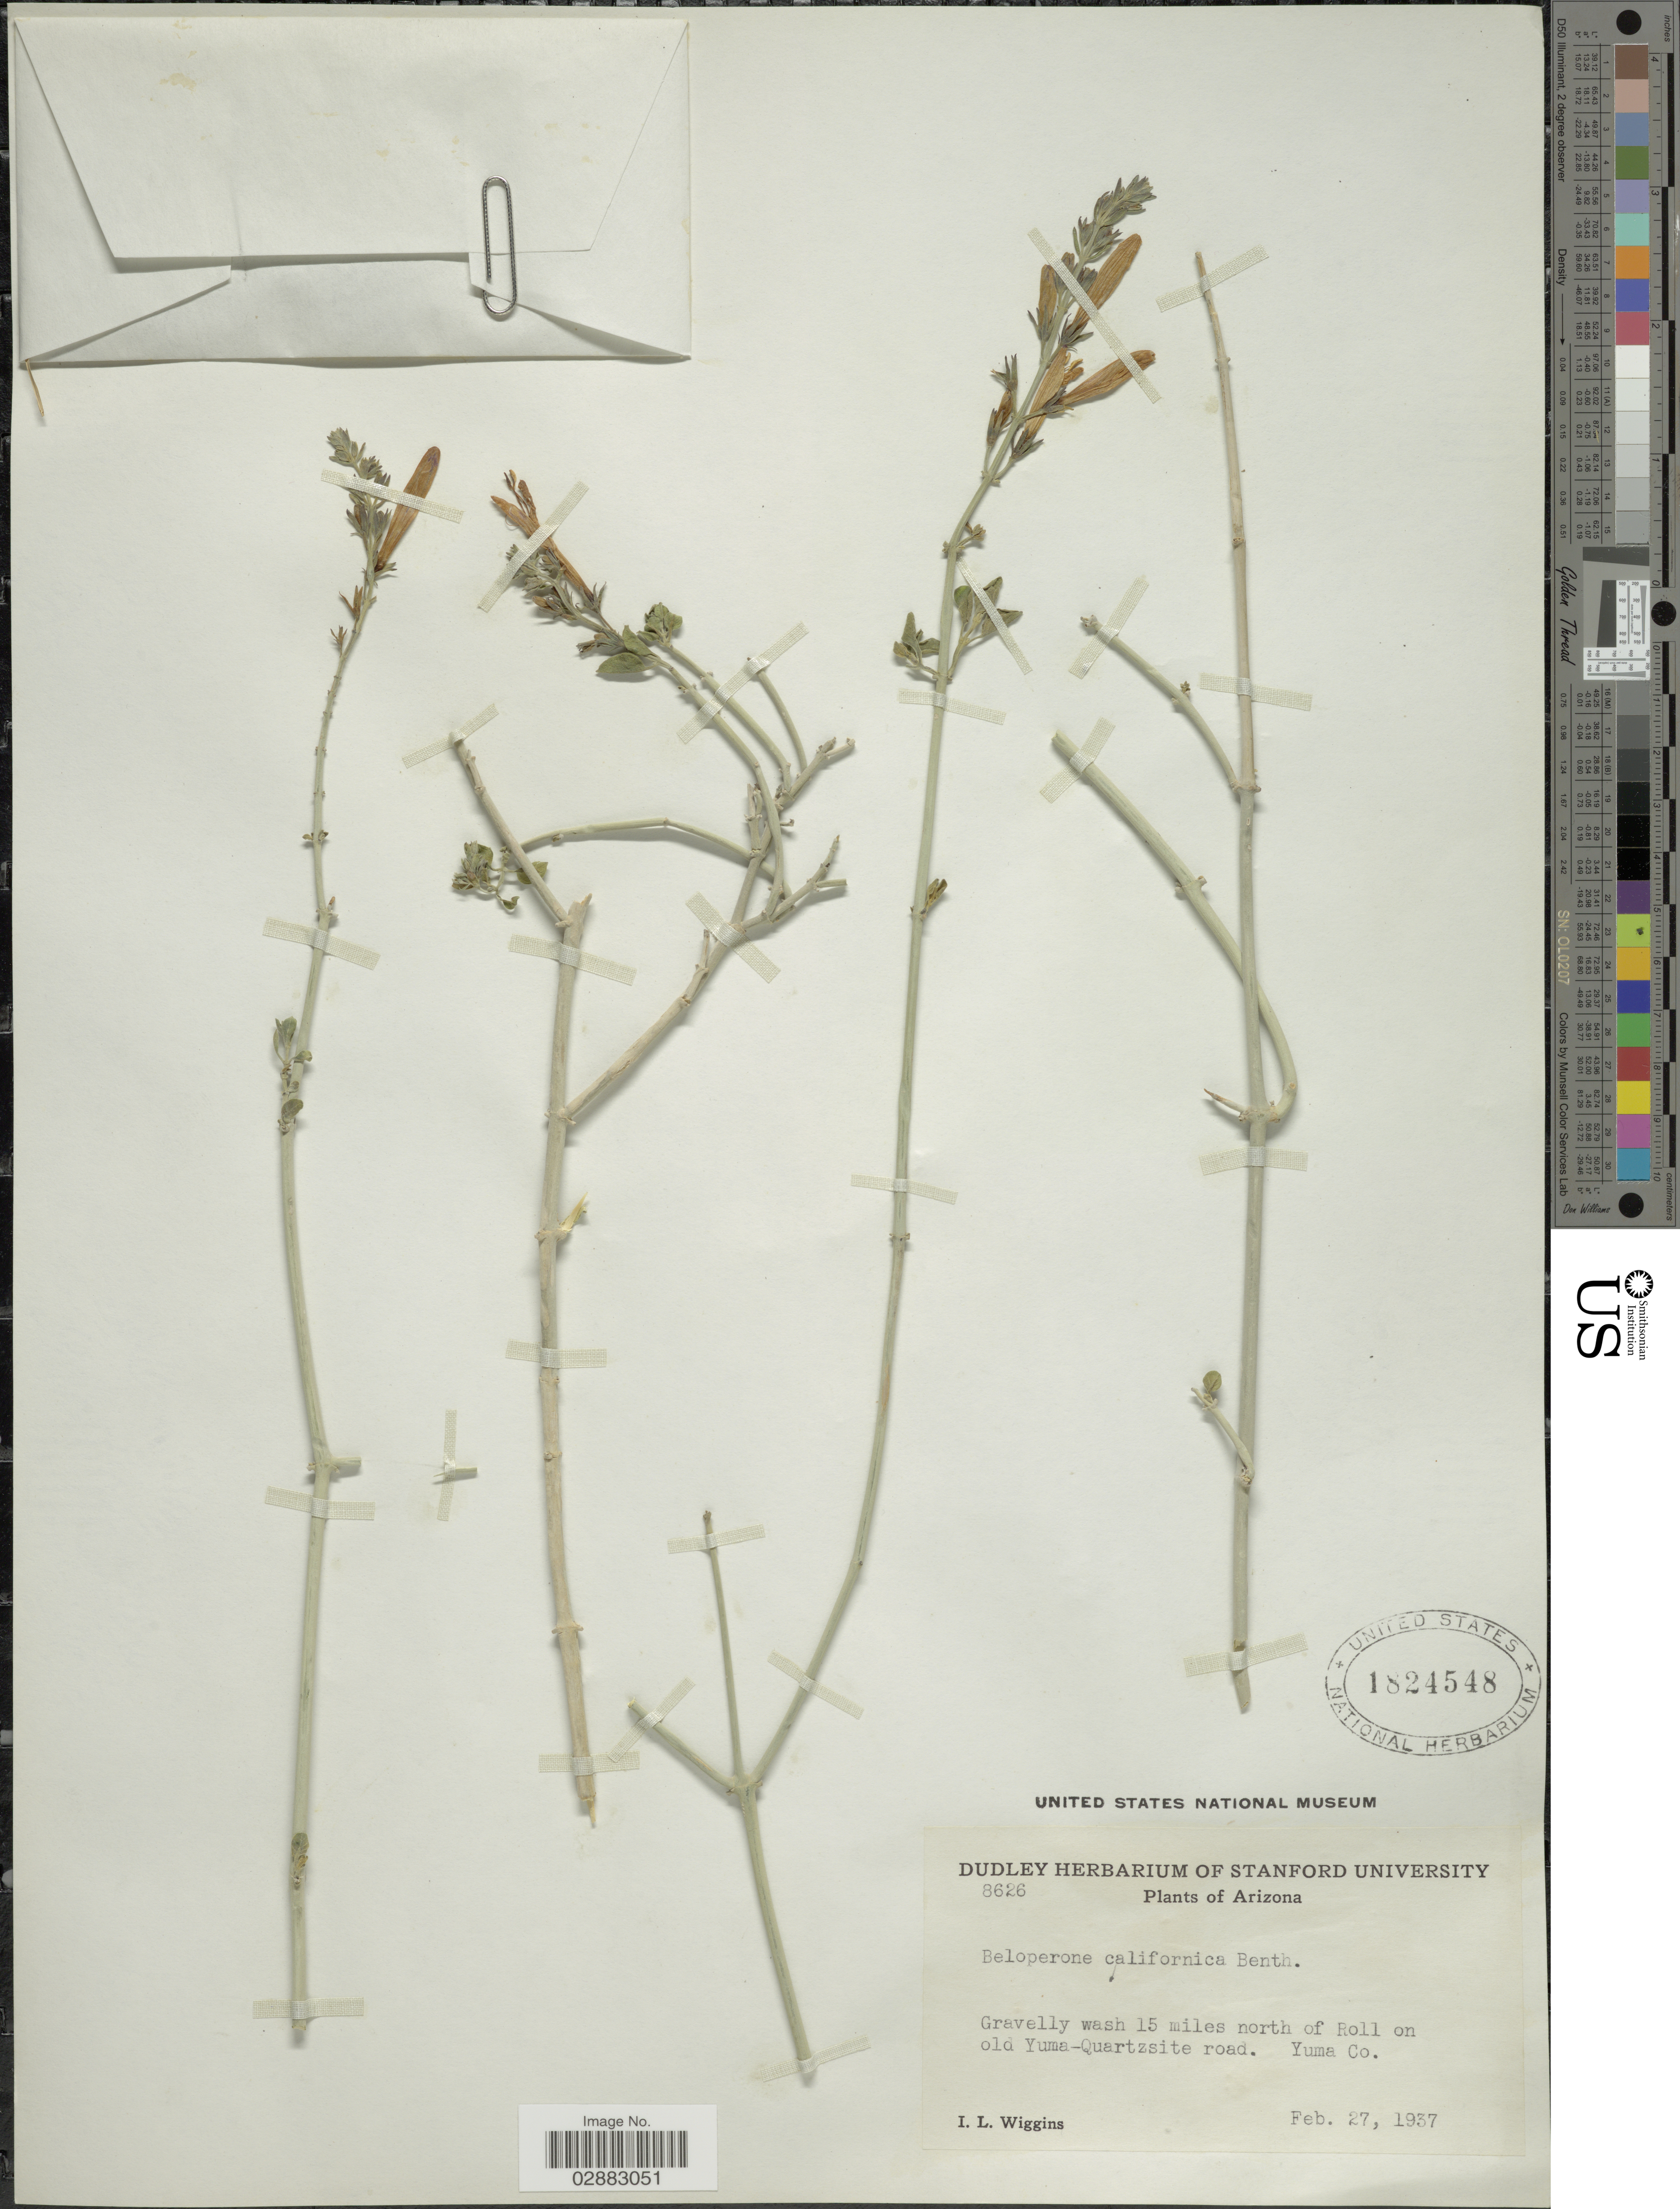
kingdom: Plantae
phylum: Tracheophyta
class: Magnoliopsida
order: Lamiales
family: Acanthaceae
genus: Beloperone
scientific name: Beloperone californica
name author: Benth.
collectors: I. L. Wiggins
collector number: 8626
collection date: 1937-02-27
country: United States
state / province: Arizona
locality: Gravelly wash 15 miles north of Roll on old Yuma-Quartzsite road. Yuma Co.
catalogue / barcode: US 1824548